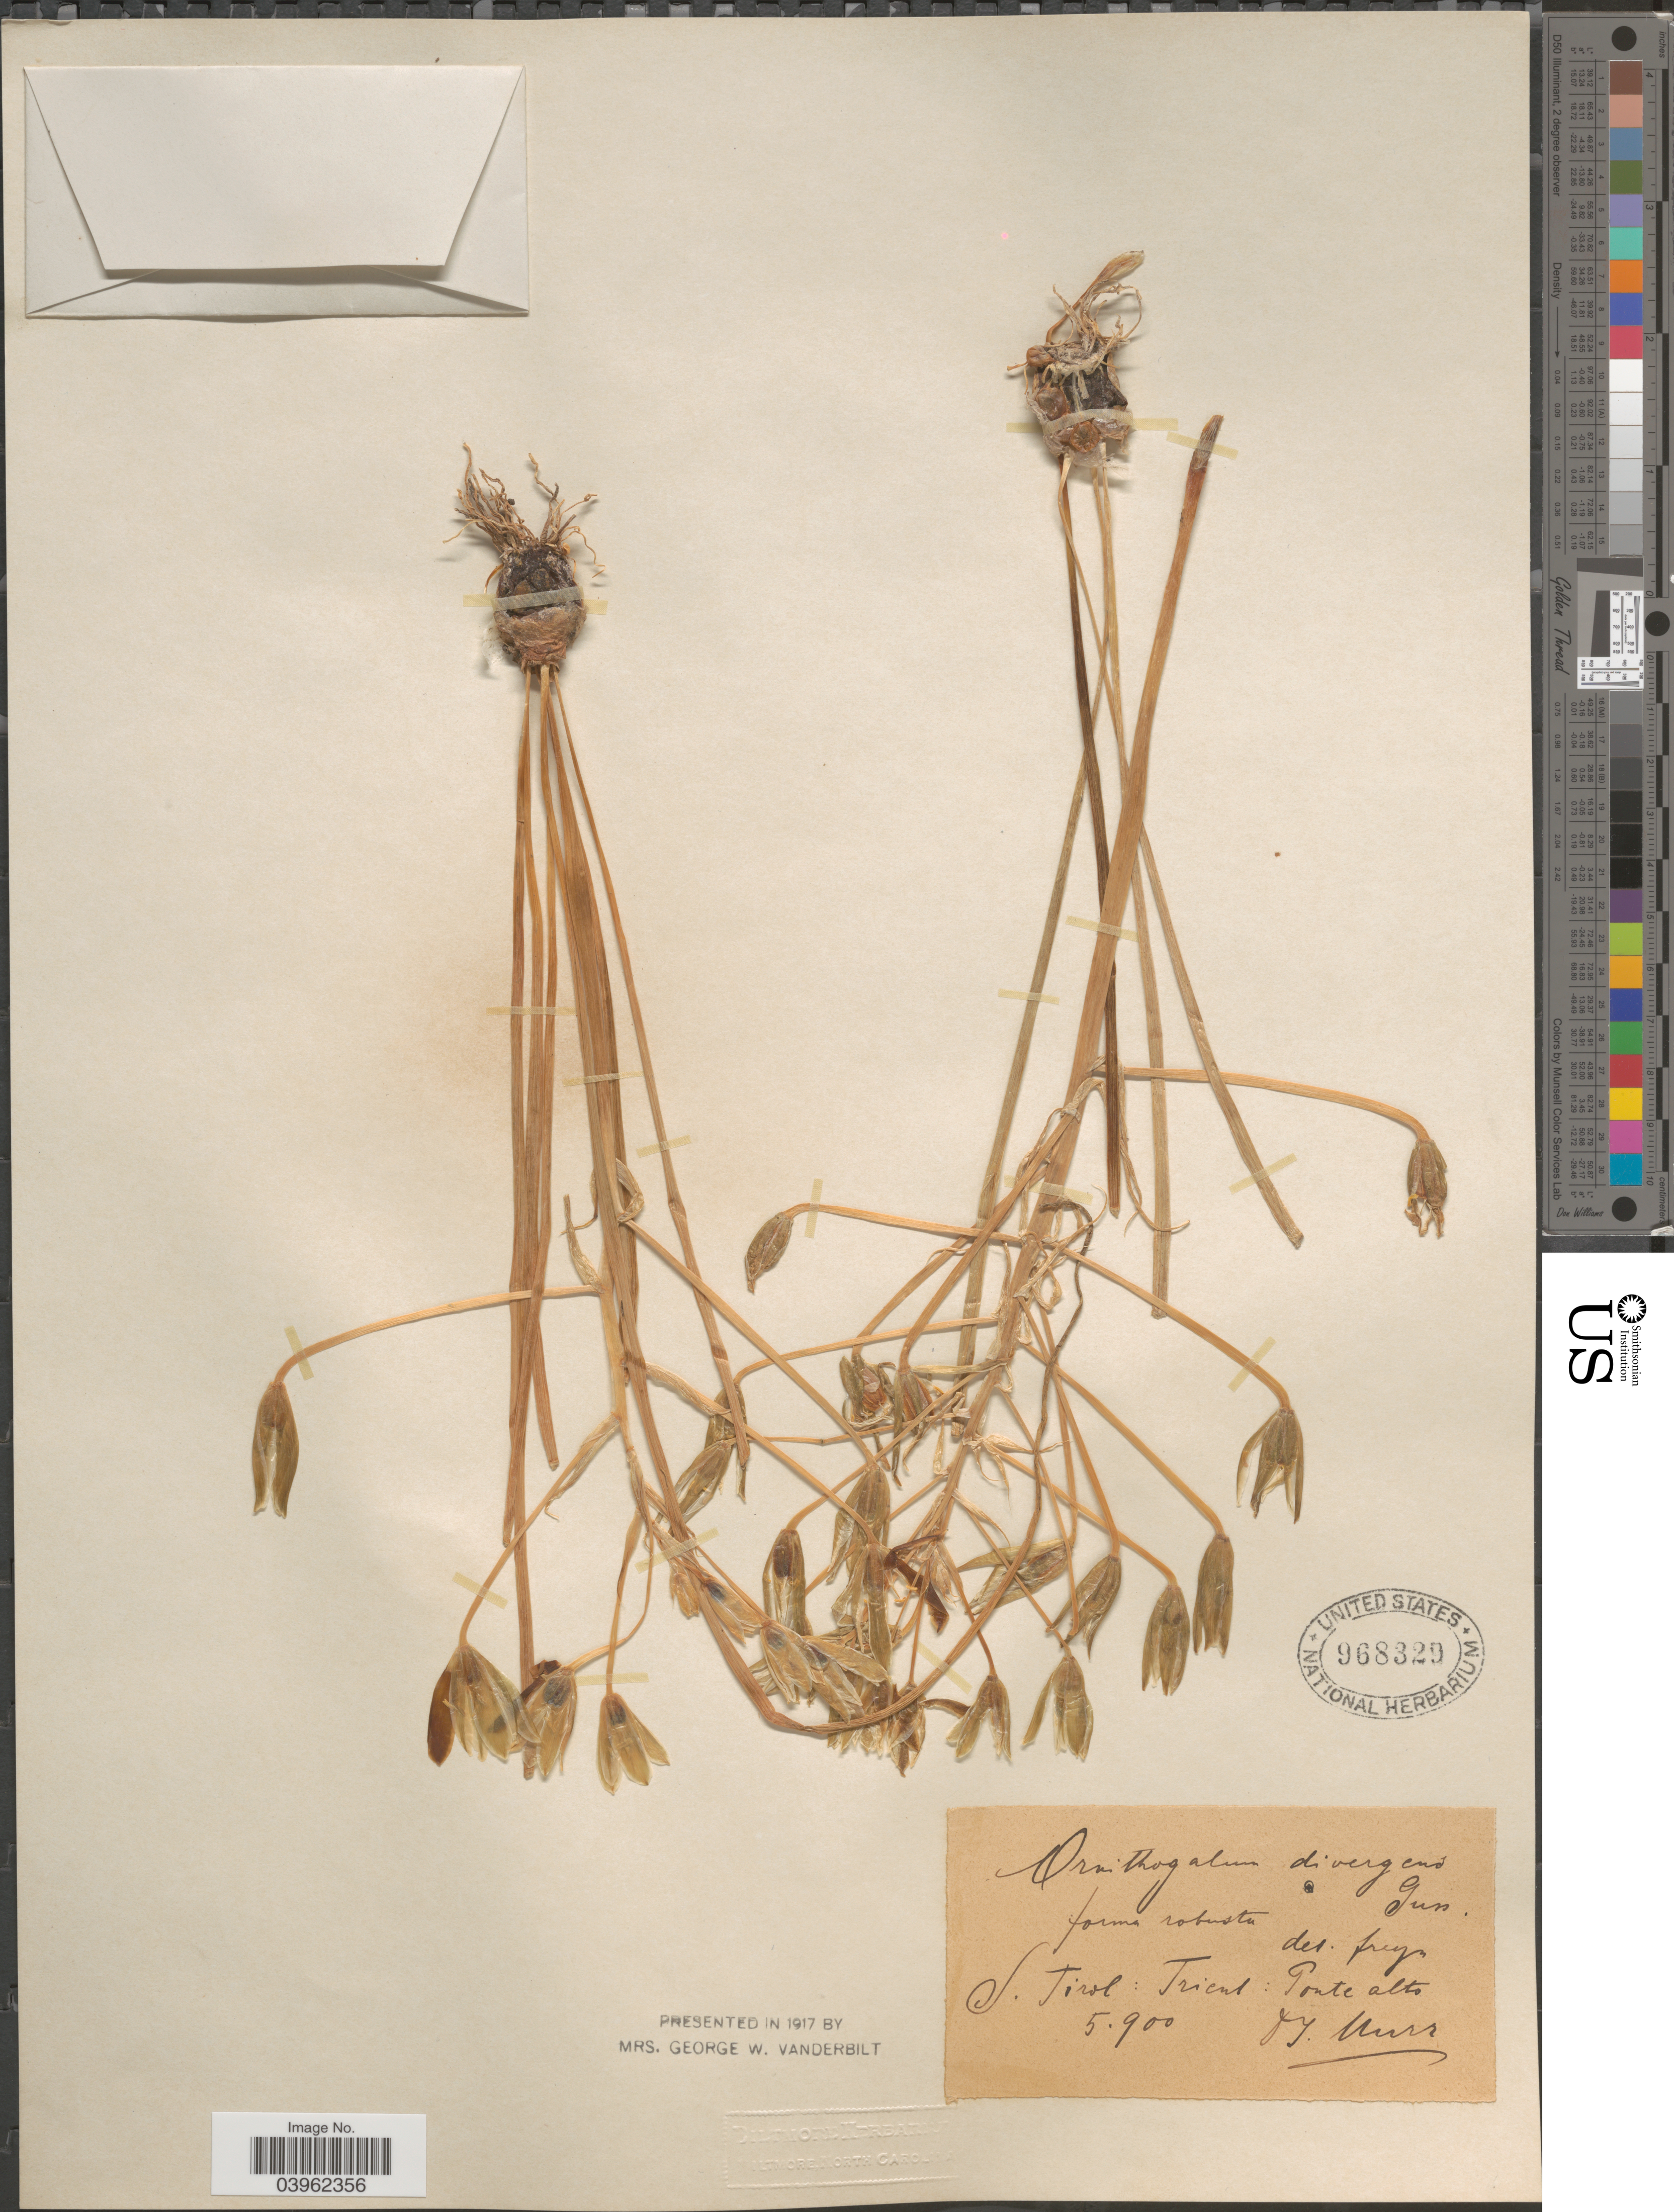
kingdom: Plantae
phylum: Tracheophyta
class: Liliopsida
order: Asparagales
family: Asparagaceae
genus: Ornithogalum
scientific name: Ornithogalum divergens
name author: Boreau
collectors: J. Murr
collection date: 1900-05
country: Italy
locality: S. Tirol: Trient: Ponte alto.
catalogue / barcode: US 968329